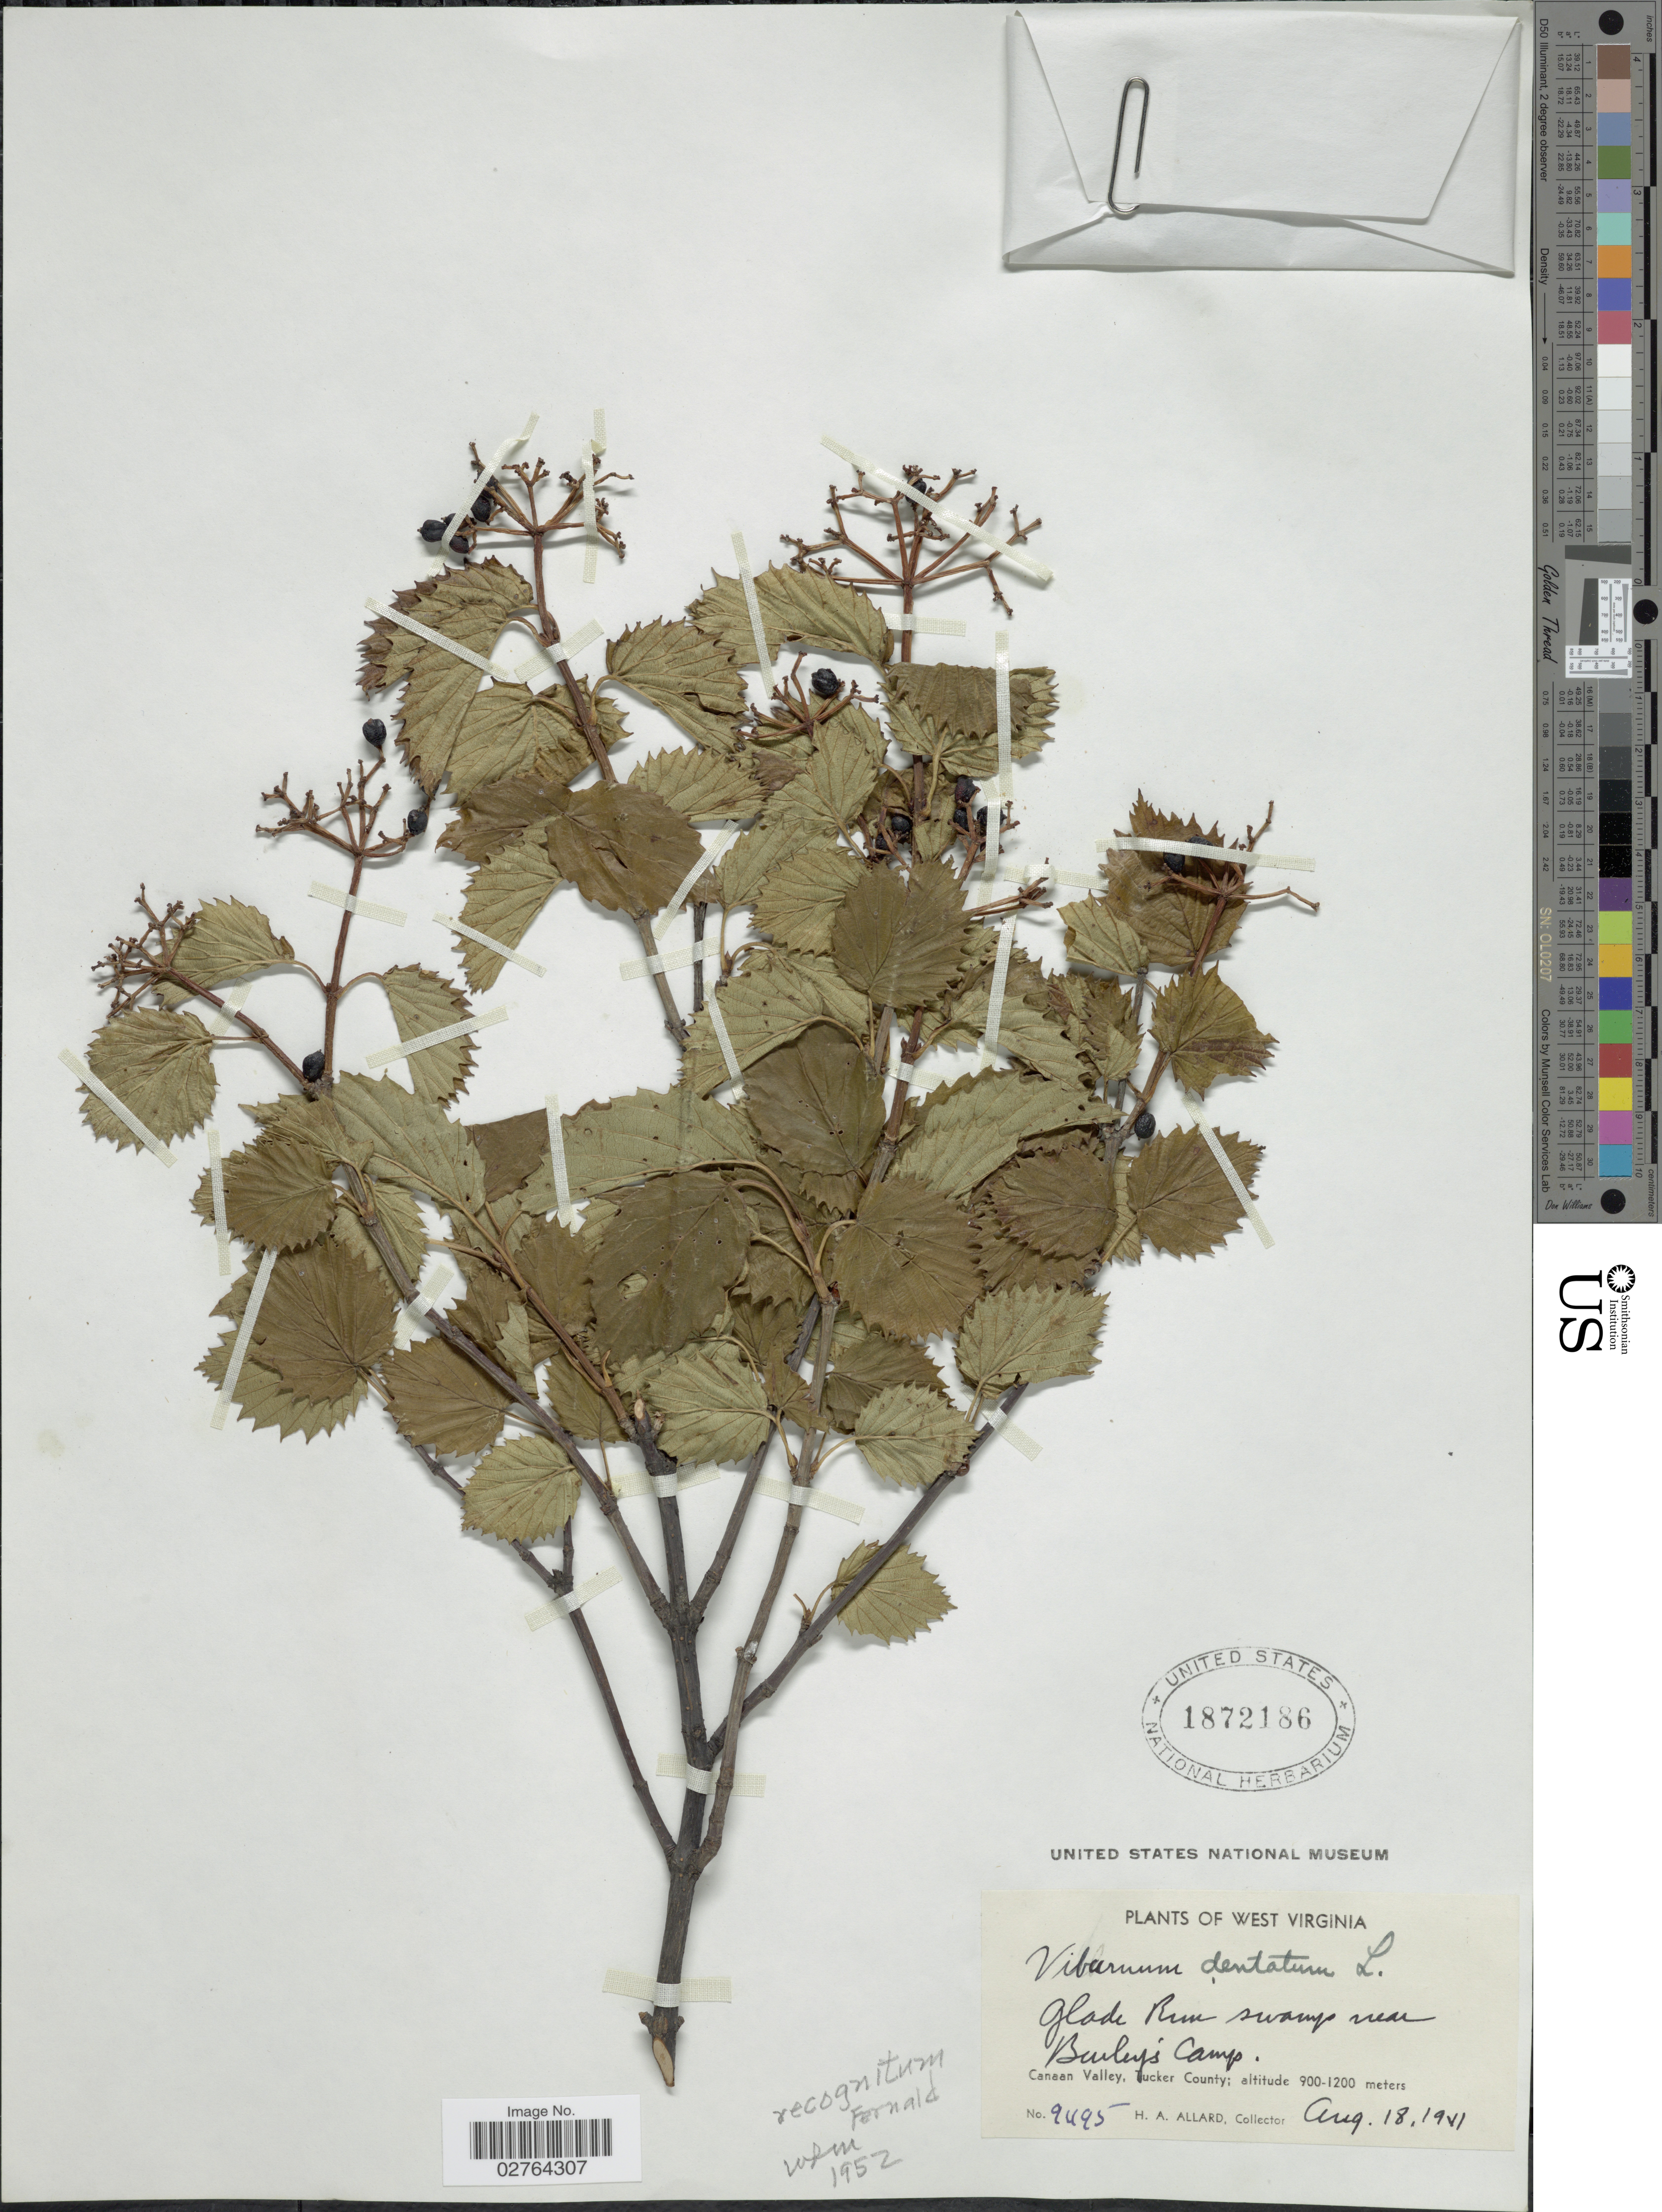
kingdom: Plantae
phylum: Tracheophyta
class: Magnoliopsida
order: Dipsacales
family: Viburnaceae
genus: Viburnum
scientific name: Viburnum recognitum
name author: Fernald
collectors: H. A. Allard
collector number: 9495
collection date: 1911-08-18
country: United States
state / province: West Virginia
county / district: Tucker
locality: Glade Rim swamp near Baileys Camp. Canaan Valley, Tucker County.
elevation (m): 900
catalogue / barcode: US 1872186